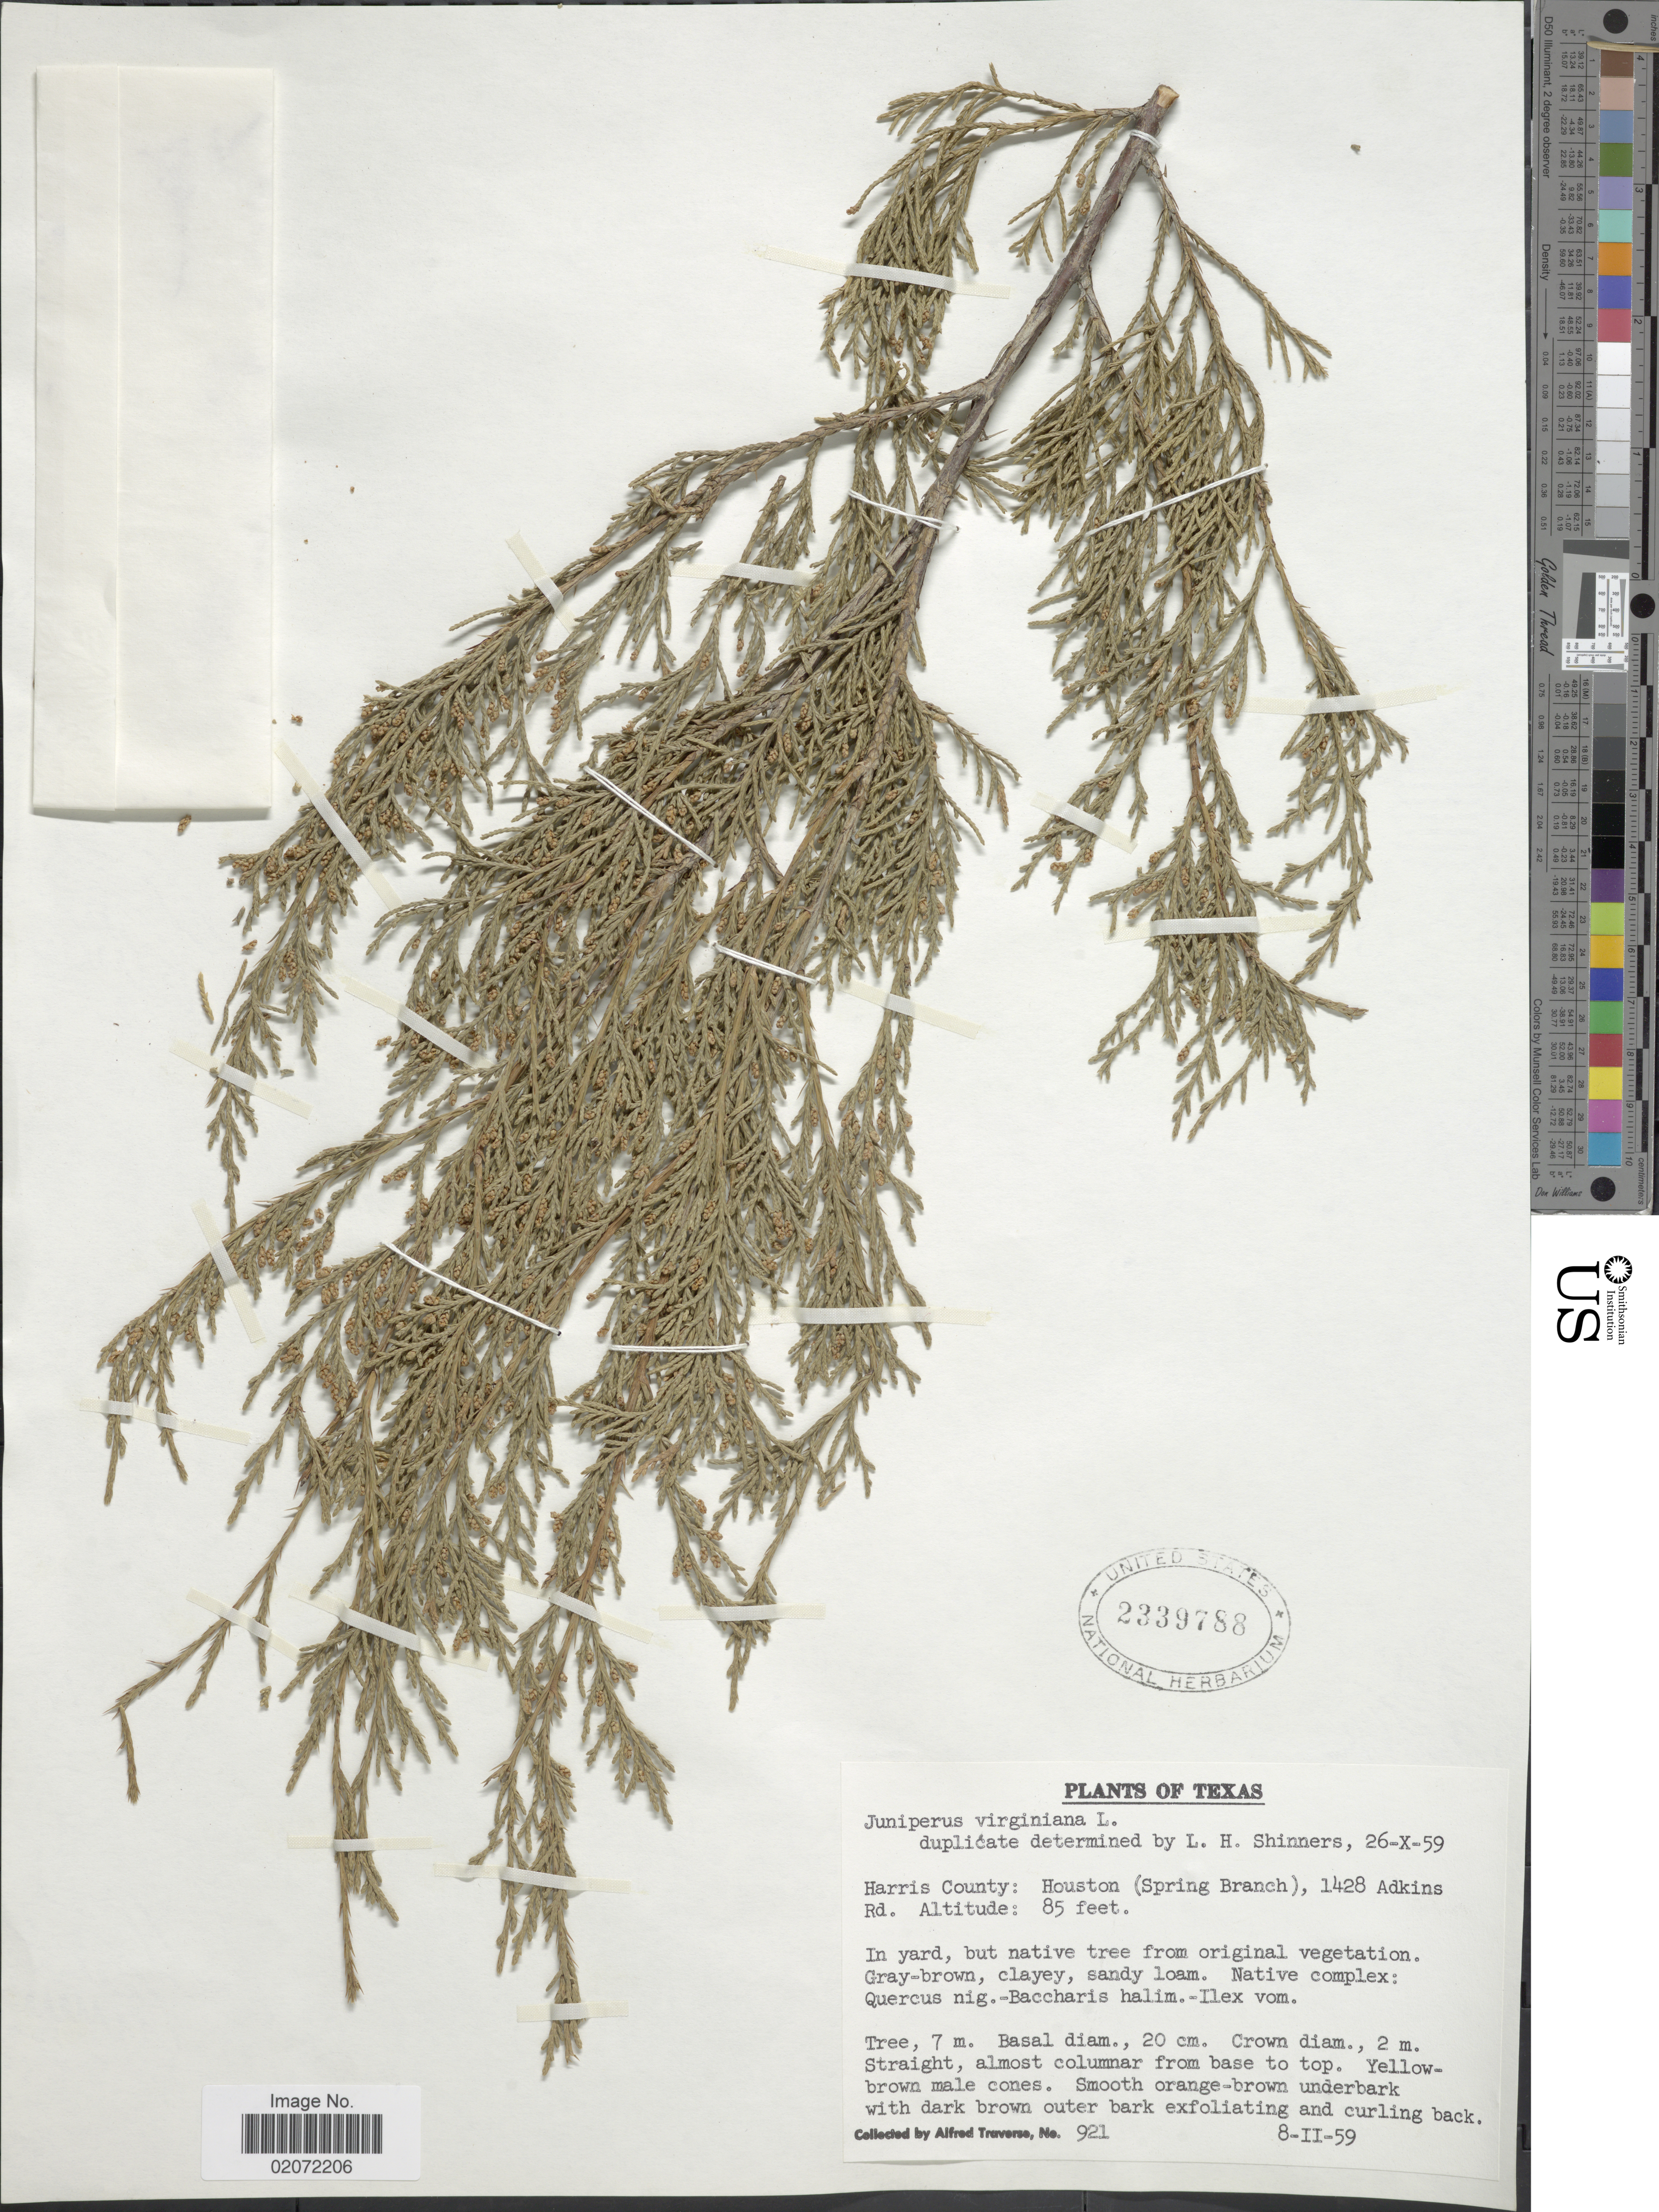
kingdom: Plantae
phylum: Tracheophyta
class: Pinopsida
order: Pinales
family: Cupressaceae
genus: Juniperus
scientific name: Juniperus virginiana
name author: L.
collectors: A. Traverse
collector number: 921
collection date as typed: Transcribed d/m/y: 8/2/59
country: United States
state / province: Texas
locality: Harris County: Houston (Spring Branch), 1428 Adkins Rd.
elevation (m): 26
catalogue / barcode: US 2339788